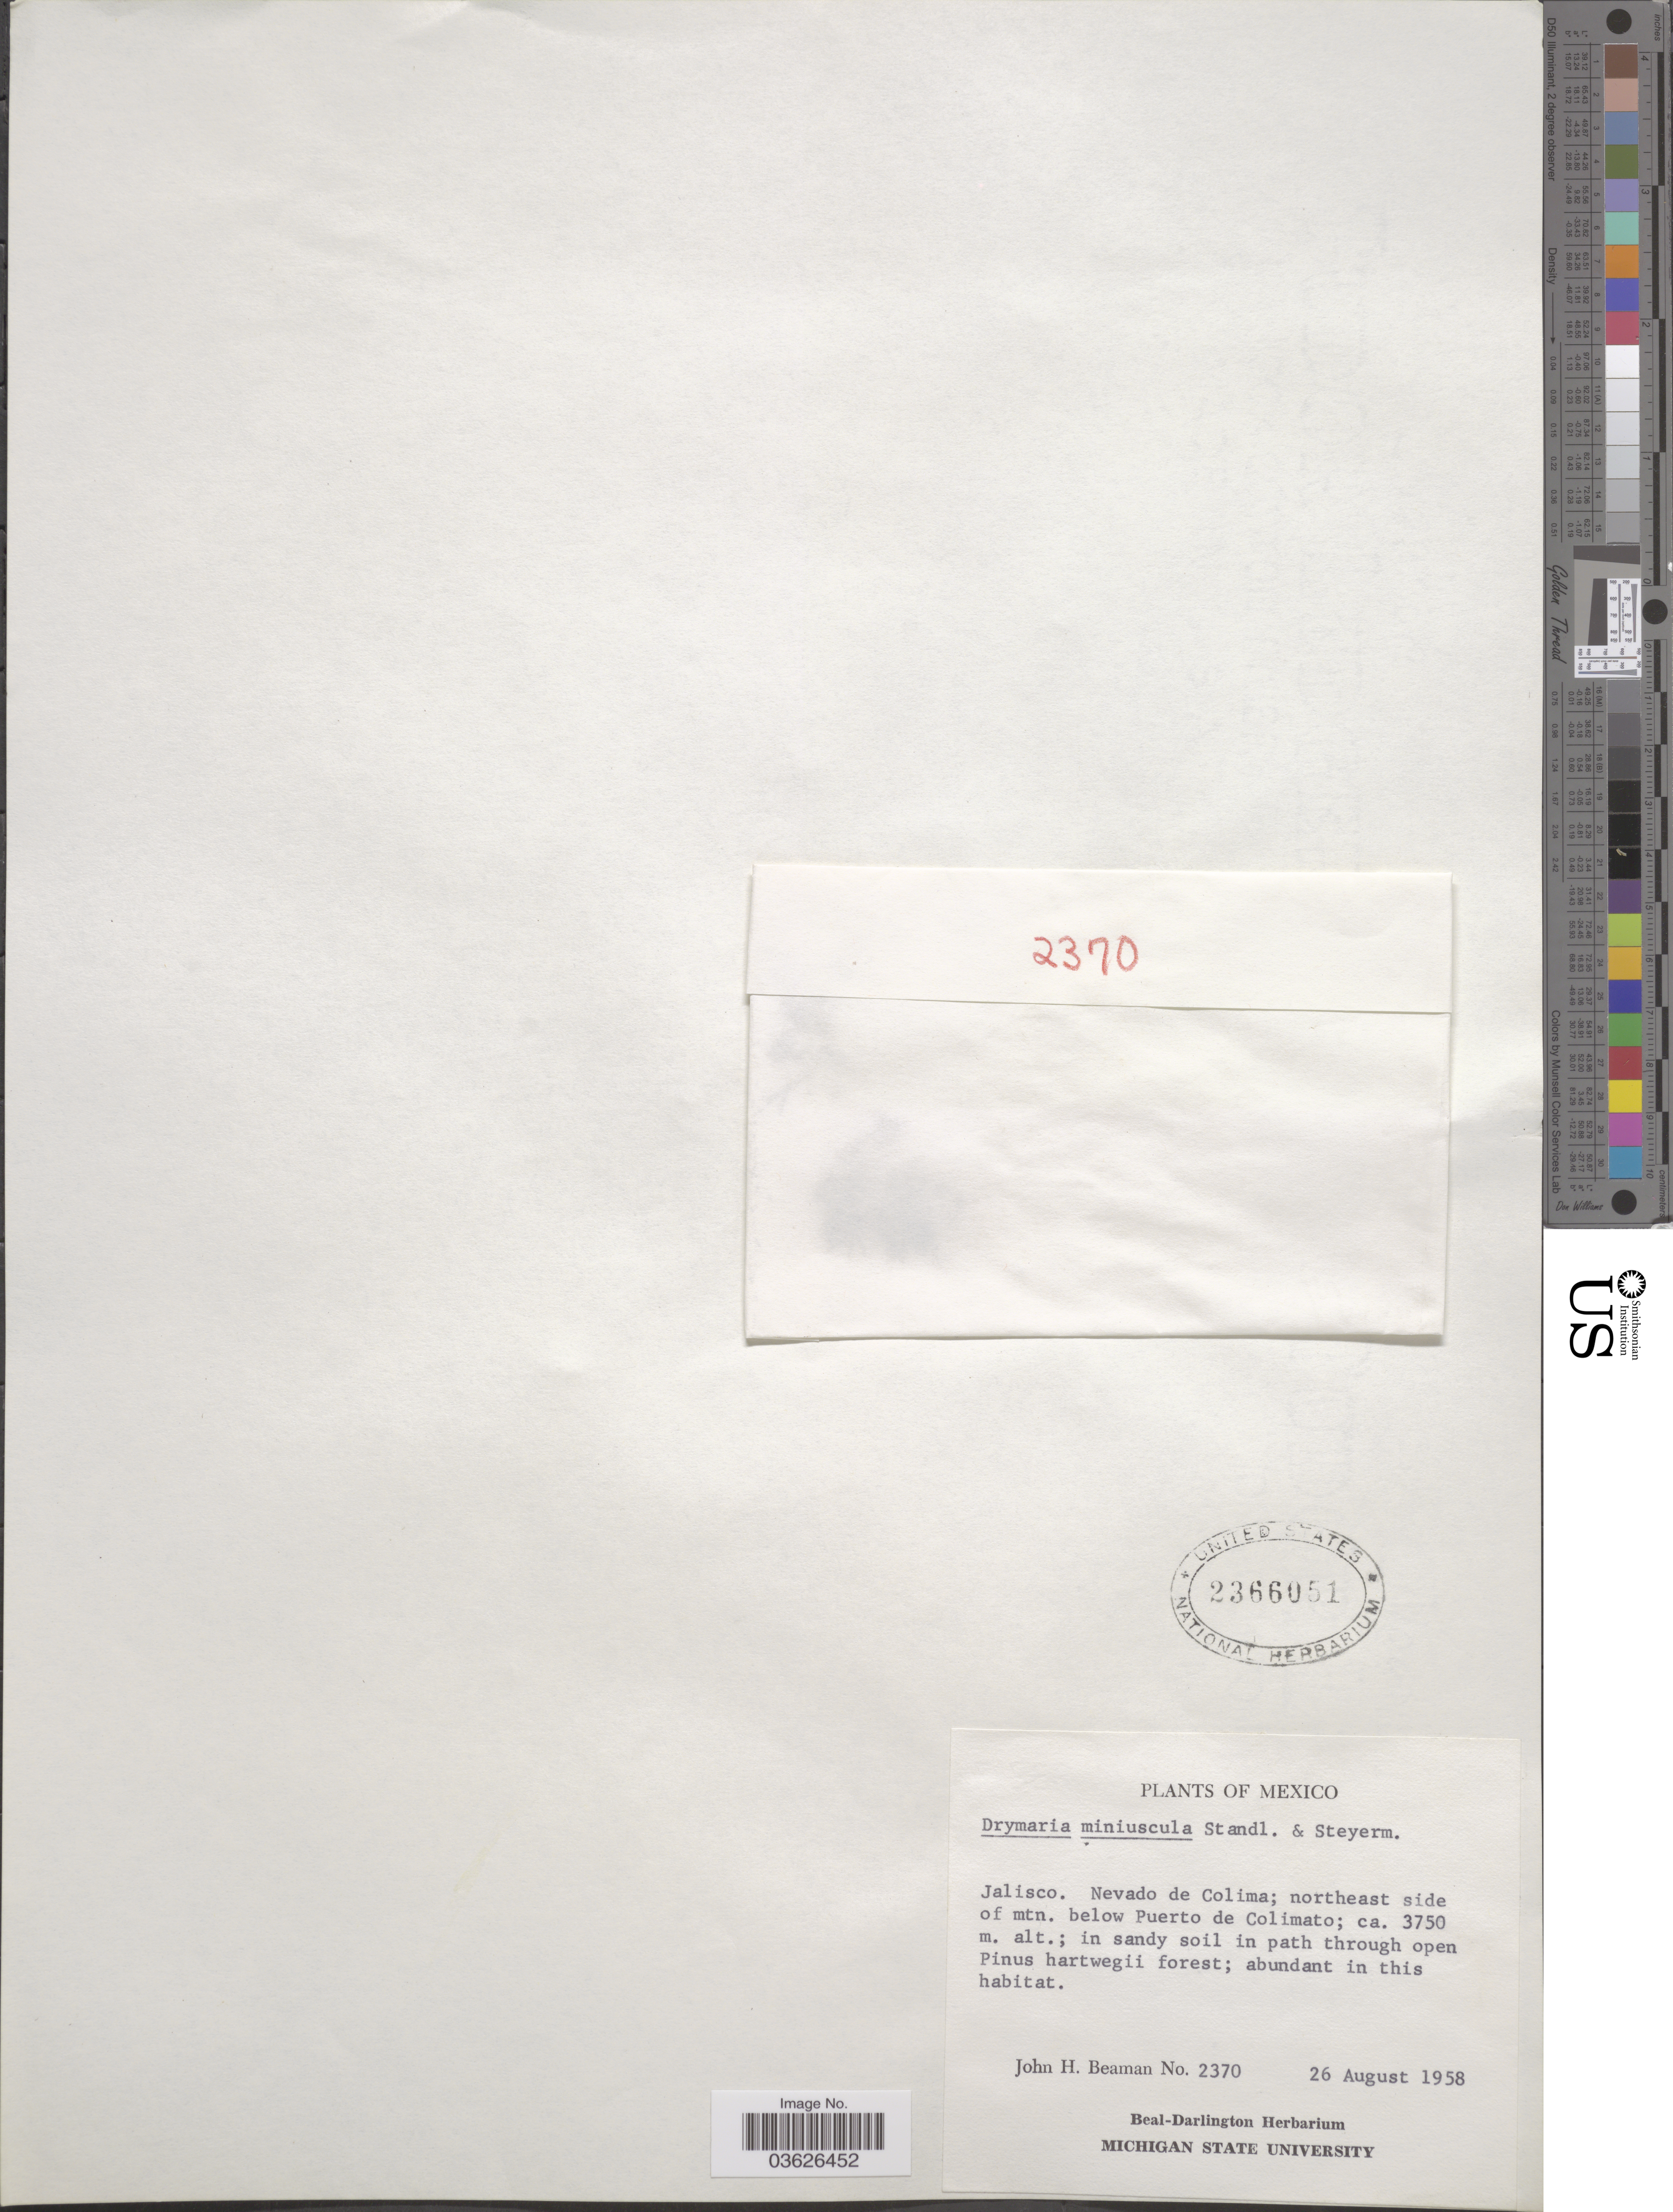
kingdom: Plantae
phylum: Tracheophyta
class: Magnoliopsida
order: Caryophyllales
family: Caryophyllaceae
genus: Drymaria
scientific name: Drymaria effusa var. depressa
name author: (Greene) J.A. Duke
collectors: J. H. Beaman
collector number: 2370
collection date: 1958-08-26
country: Mexico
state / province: Jalisco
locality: Nevado de Colima; northeast side of mtn. below Puerto de Colimato.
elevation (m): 3750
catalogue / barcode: US 2366051